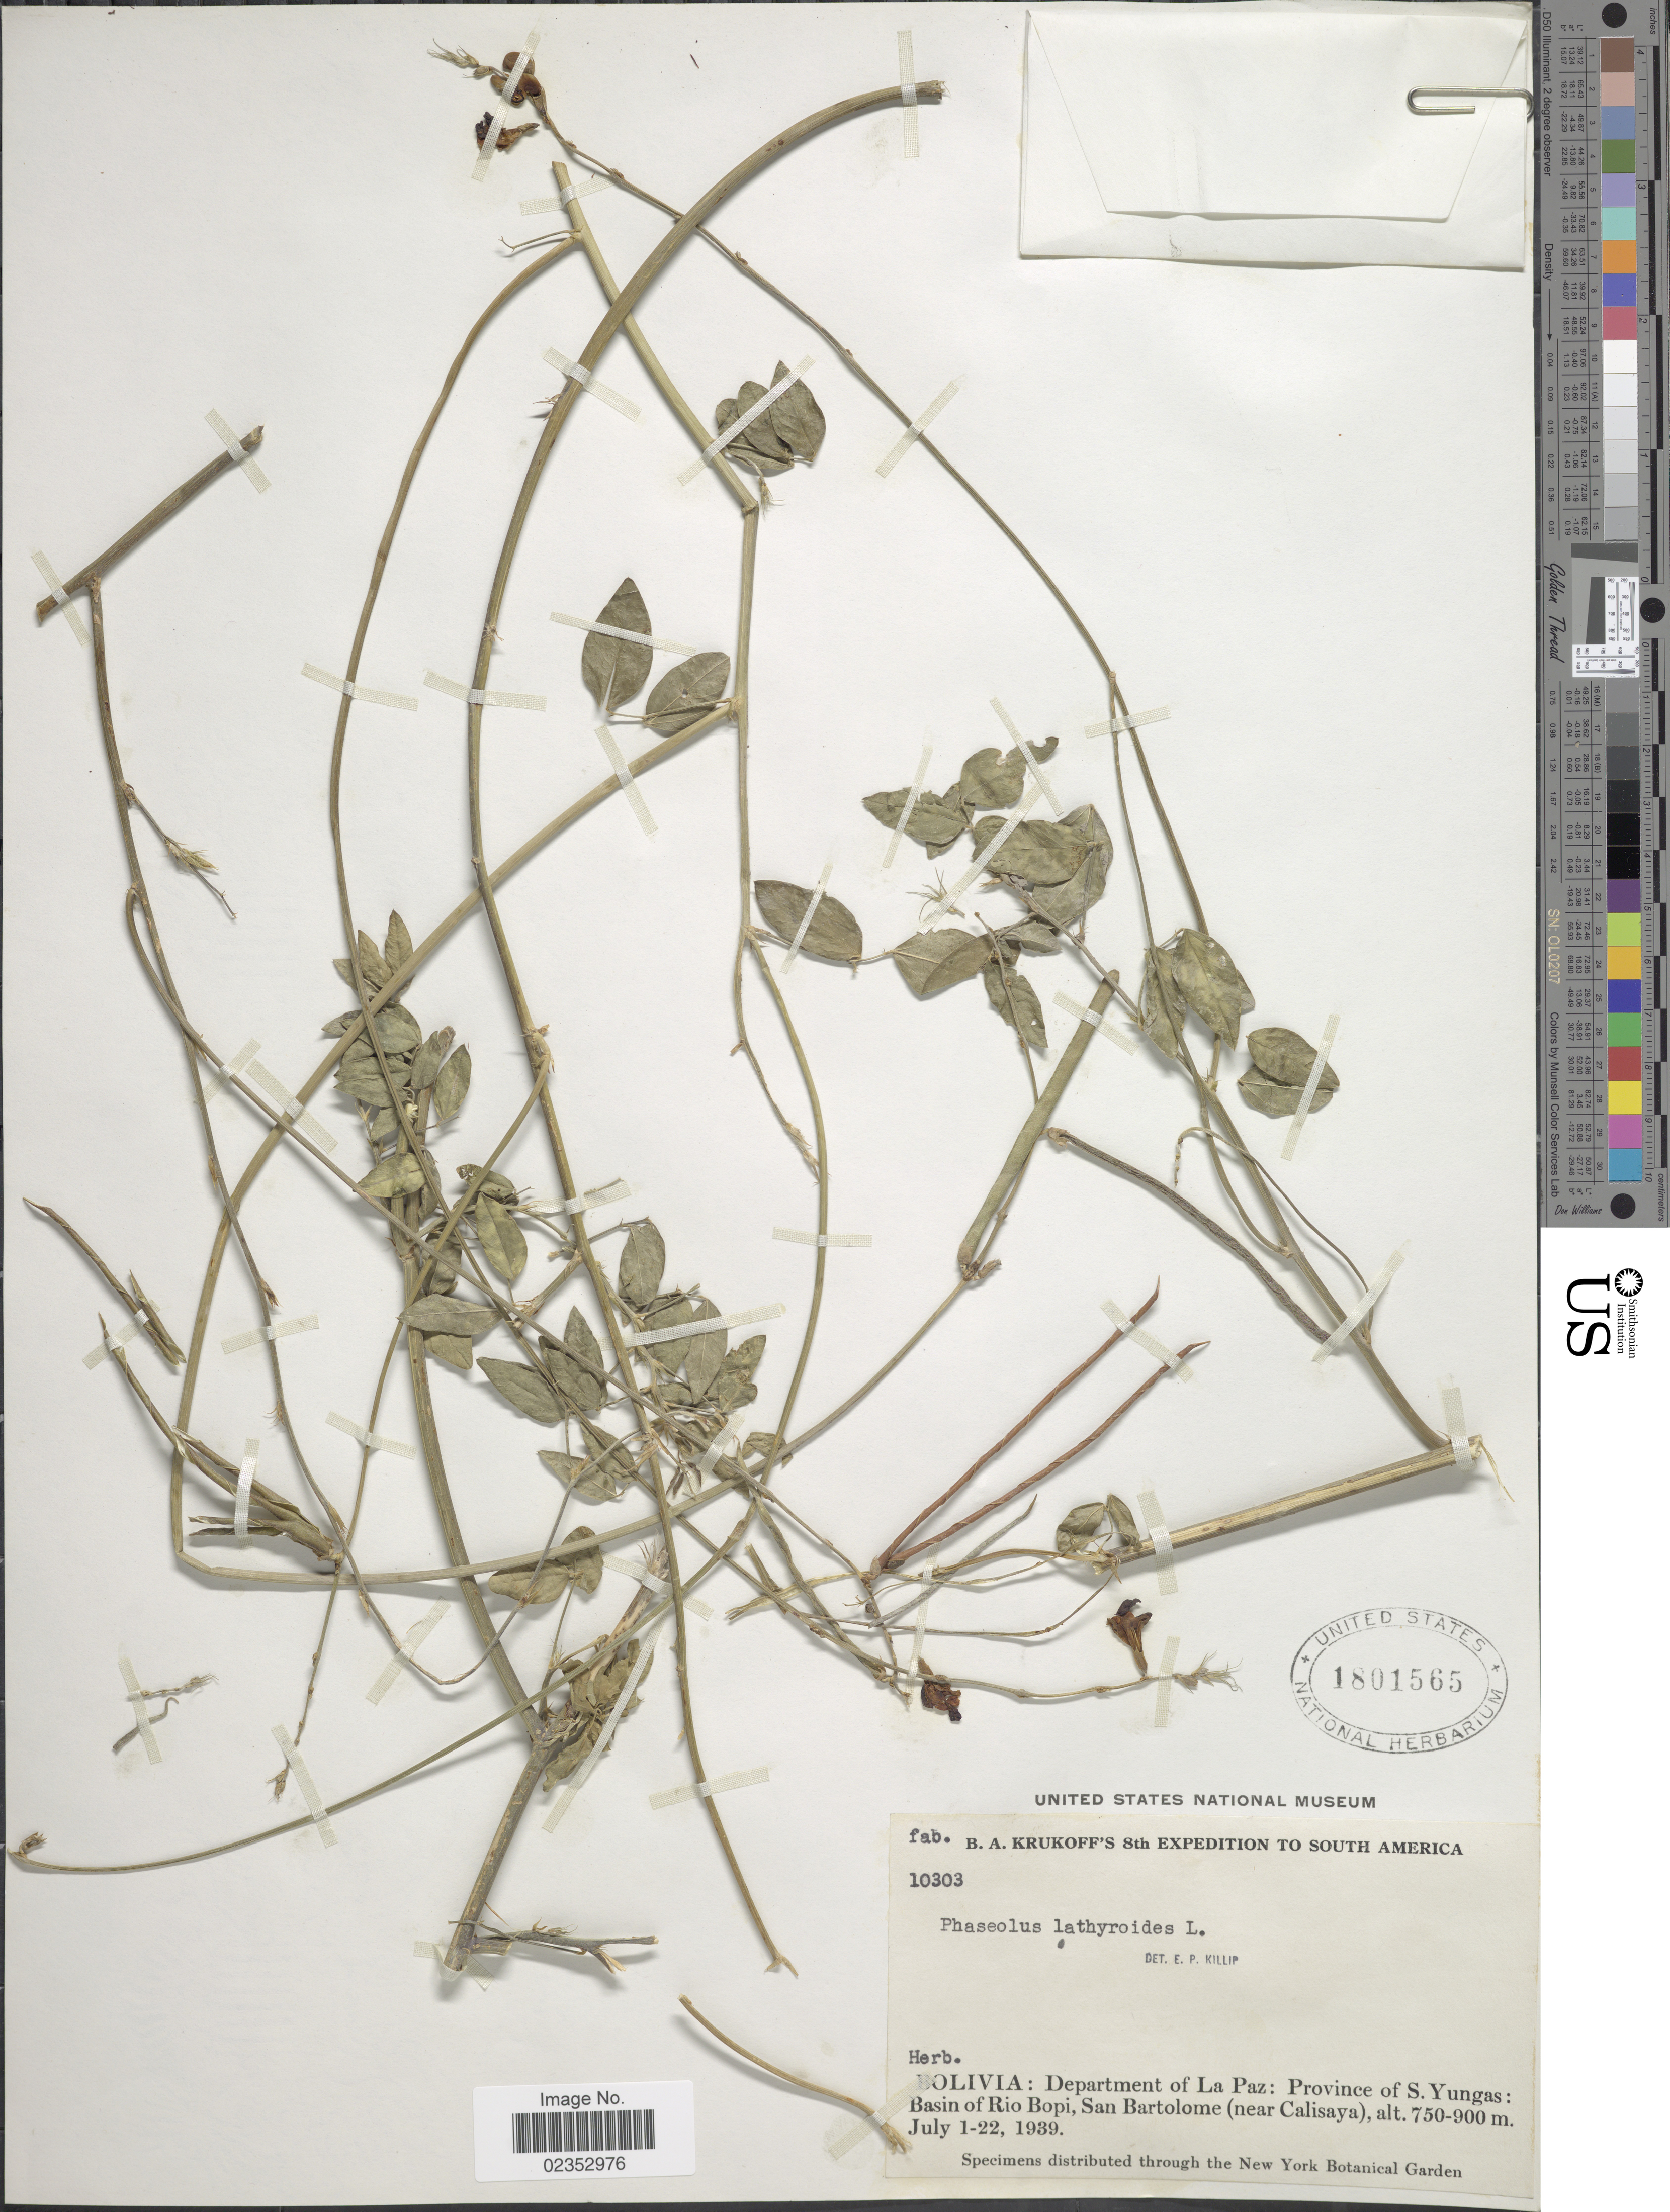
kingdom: Plantae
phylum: Tracheophyta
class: Magnoliopsida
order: Fabales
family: Fabaceae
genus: Phaseolus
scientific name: Phaseolus lathyroides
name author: L.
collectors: B. A. Krukoff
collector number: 10303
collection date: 1939-07-01/1939-07-22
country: Bolivia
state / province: La Paz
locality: Department of La Paz; Province of S. Yungas: Basin of Rio Bopi, San Bartolome (near Calisaya)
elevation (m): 750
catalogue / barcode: US 1801565